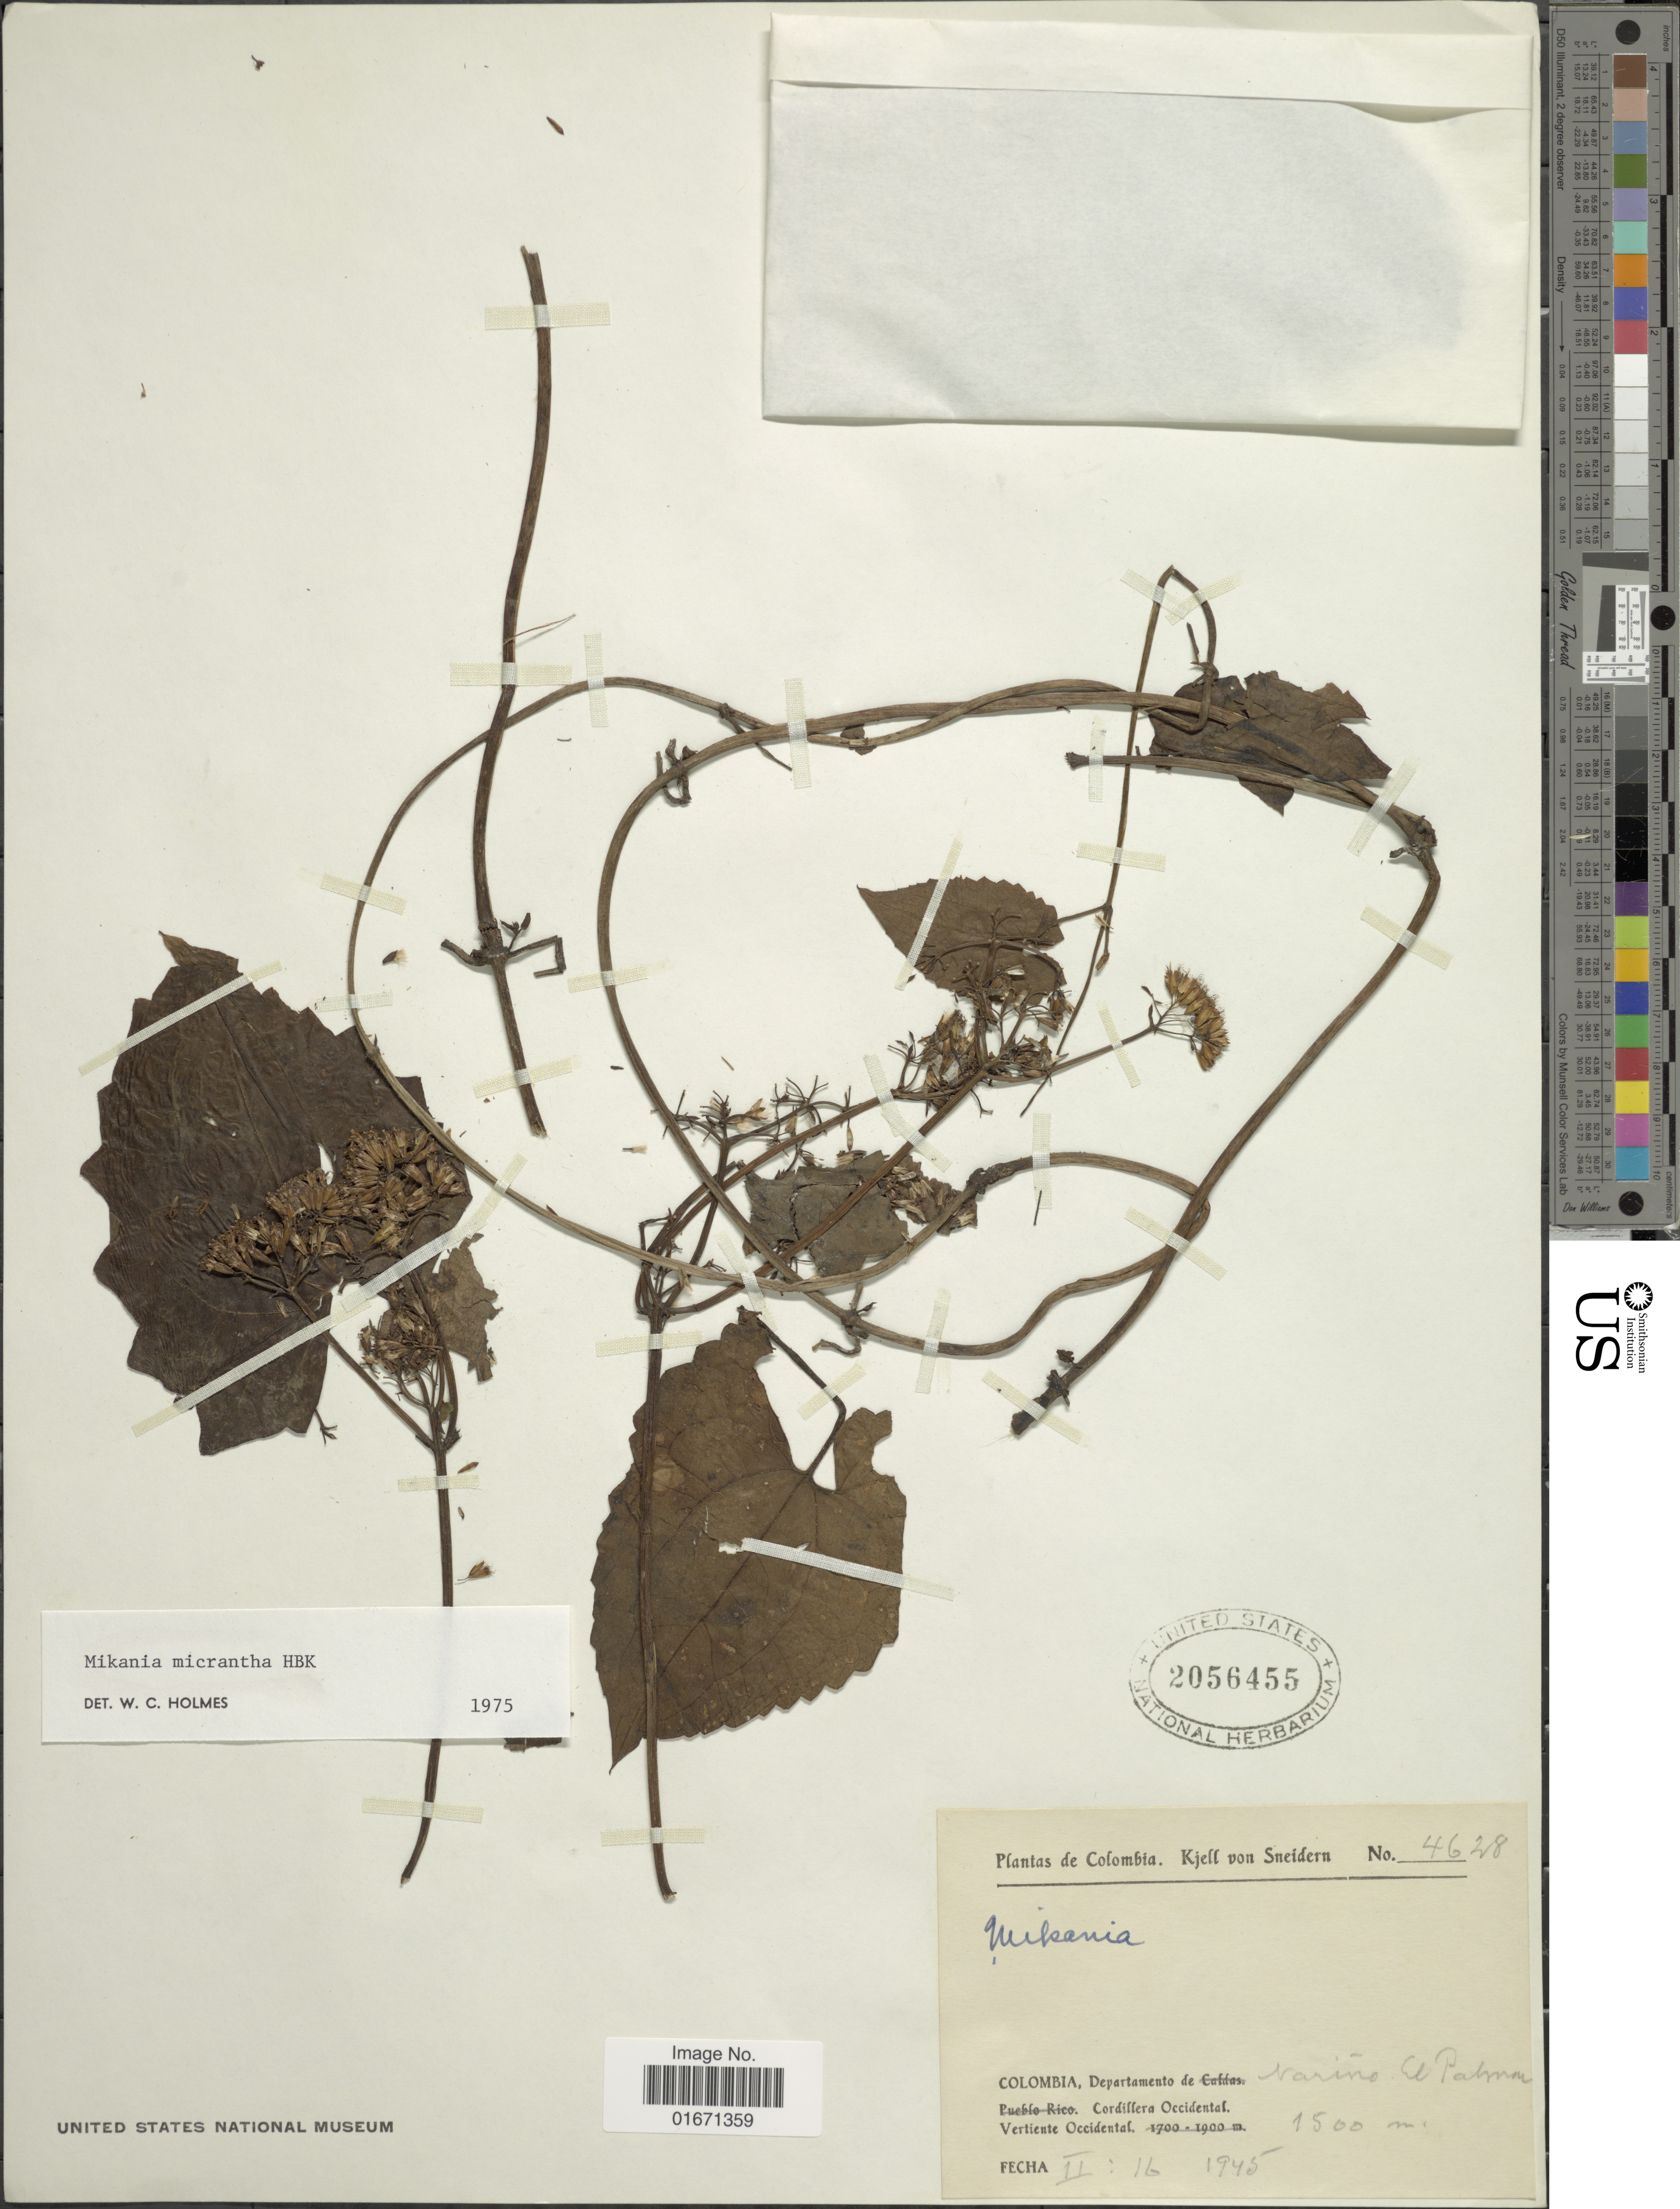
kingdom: Plantae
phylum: Tracheophyta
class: Magnoliopsida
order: Asterales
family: Asteraceae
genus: Mikania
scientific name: Mikania micrantha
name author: Kunth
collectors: K. von Sneidern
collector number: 4628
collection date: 1945-02-16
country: Colombia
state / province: Nariño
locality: El Palma, Cordillera Occidental, Vertiente Occidental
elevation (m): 1500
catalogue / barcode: US 2056455